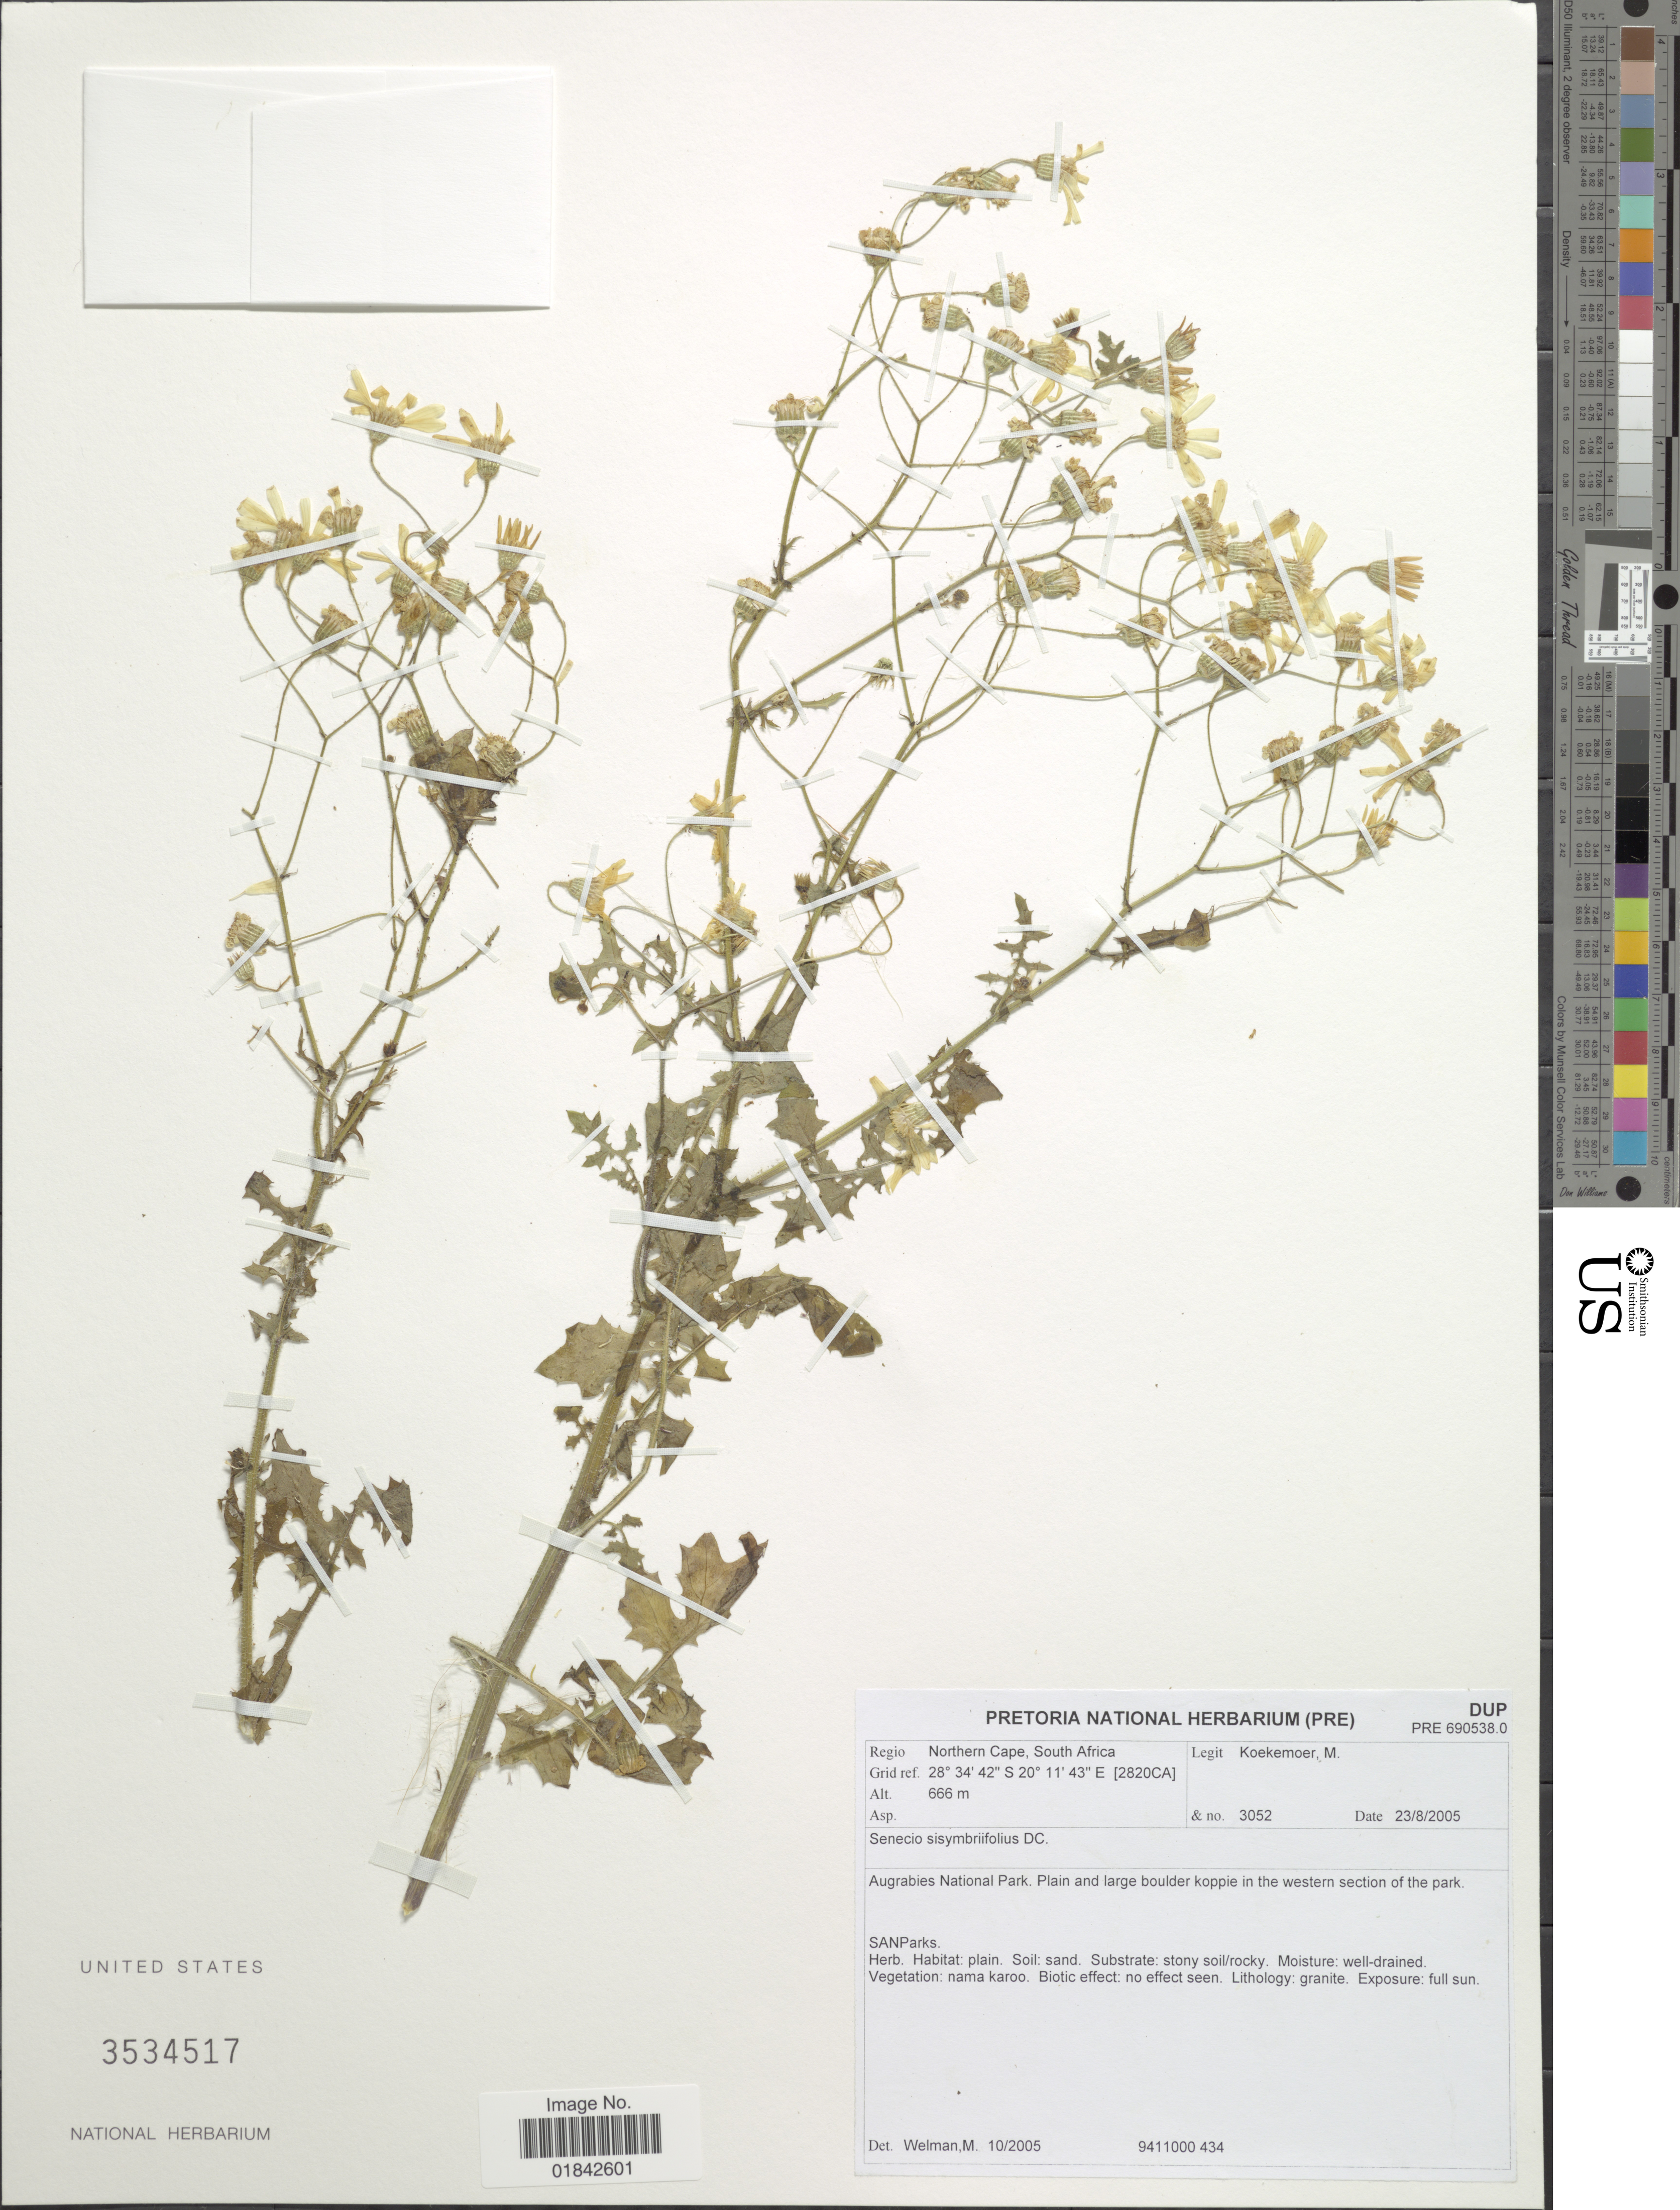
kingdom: Plantae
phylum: Tracheophyta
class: Magnoliopsida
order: Asterales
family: Asteraceae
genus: Senecio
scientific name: Senecio sisymbrifolius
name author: DC.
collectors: M. Koekemoer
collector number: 3052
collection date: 2005-08-23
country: South Africa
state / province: Northern Cape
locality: Augrabies National Park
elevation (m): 666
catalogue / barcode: US 3534517